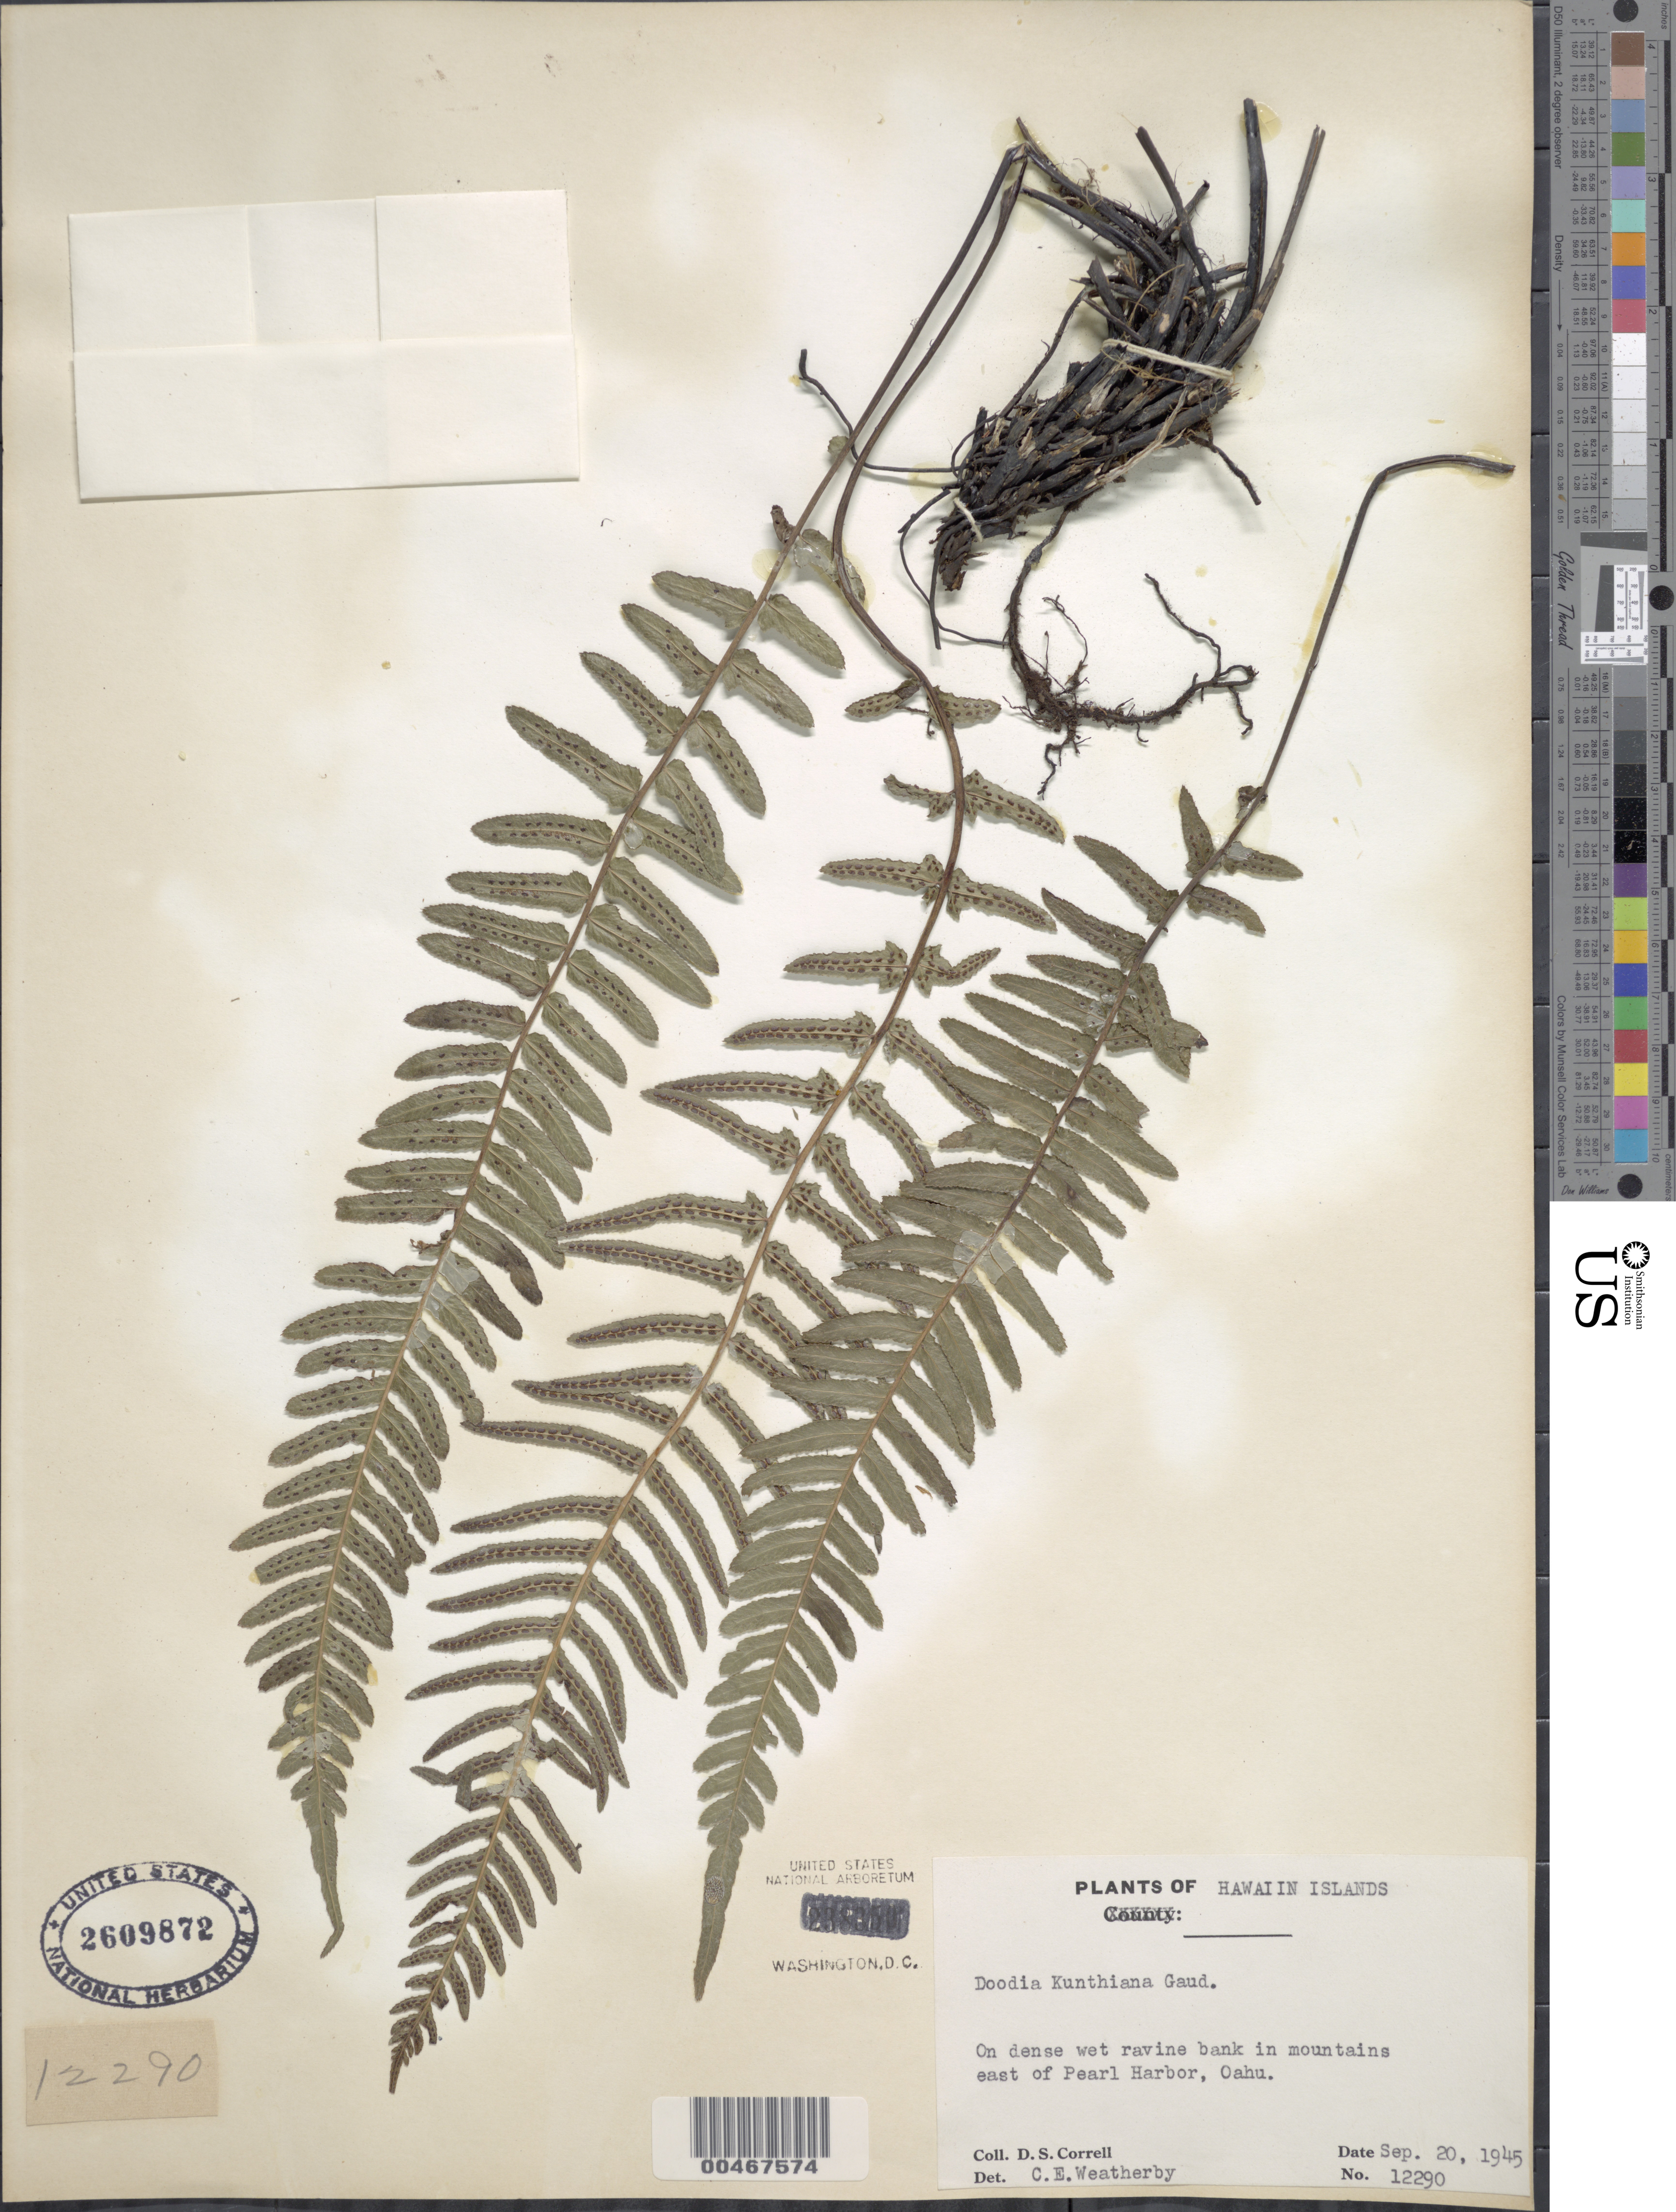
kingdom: Plantae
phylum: Tracheophyta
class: Polypodiopsida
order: Polypodiales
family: Blechnaceae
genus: Doodia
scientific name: Doodia kunthiana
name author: Gaudich.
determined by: Weatherby, C. E.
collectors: D. S. Correll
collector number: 12290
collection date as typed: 20 Sep 1945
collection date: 1945-09-20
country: United States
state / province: Hawaii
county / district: Honolulu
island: Oahu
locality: Mts. E of Pearl Harbor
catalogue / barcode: US 2609872